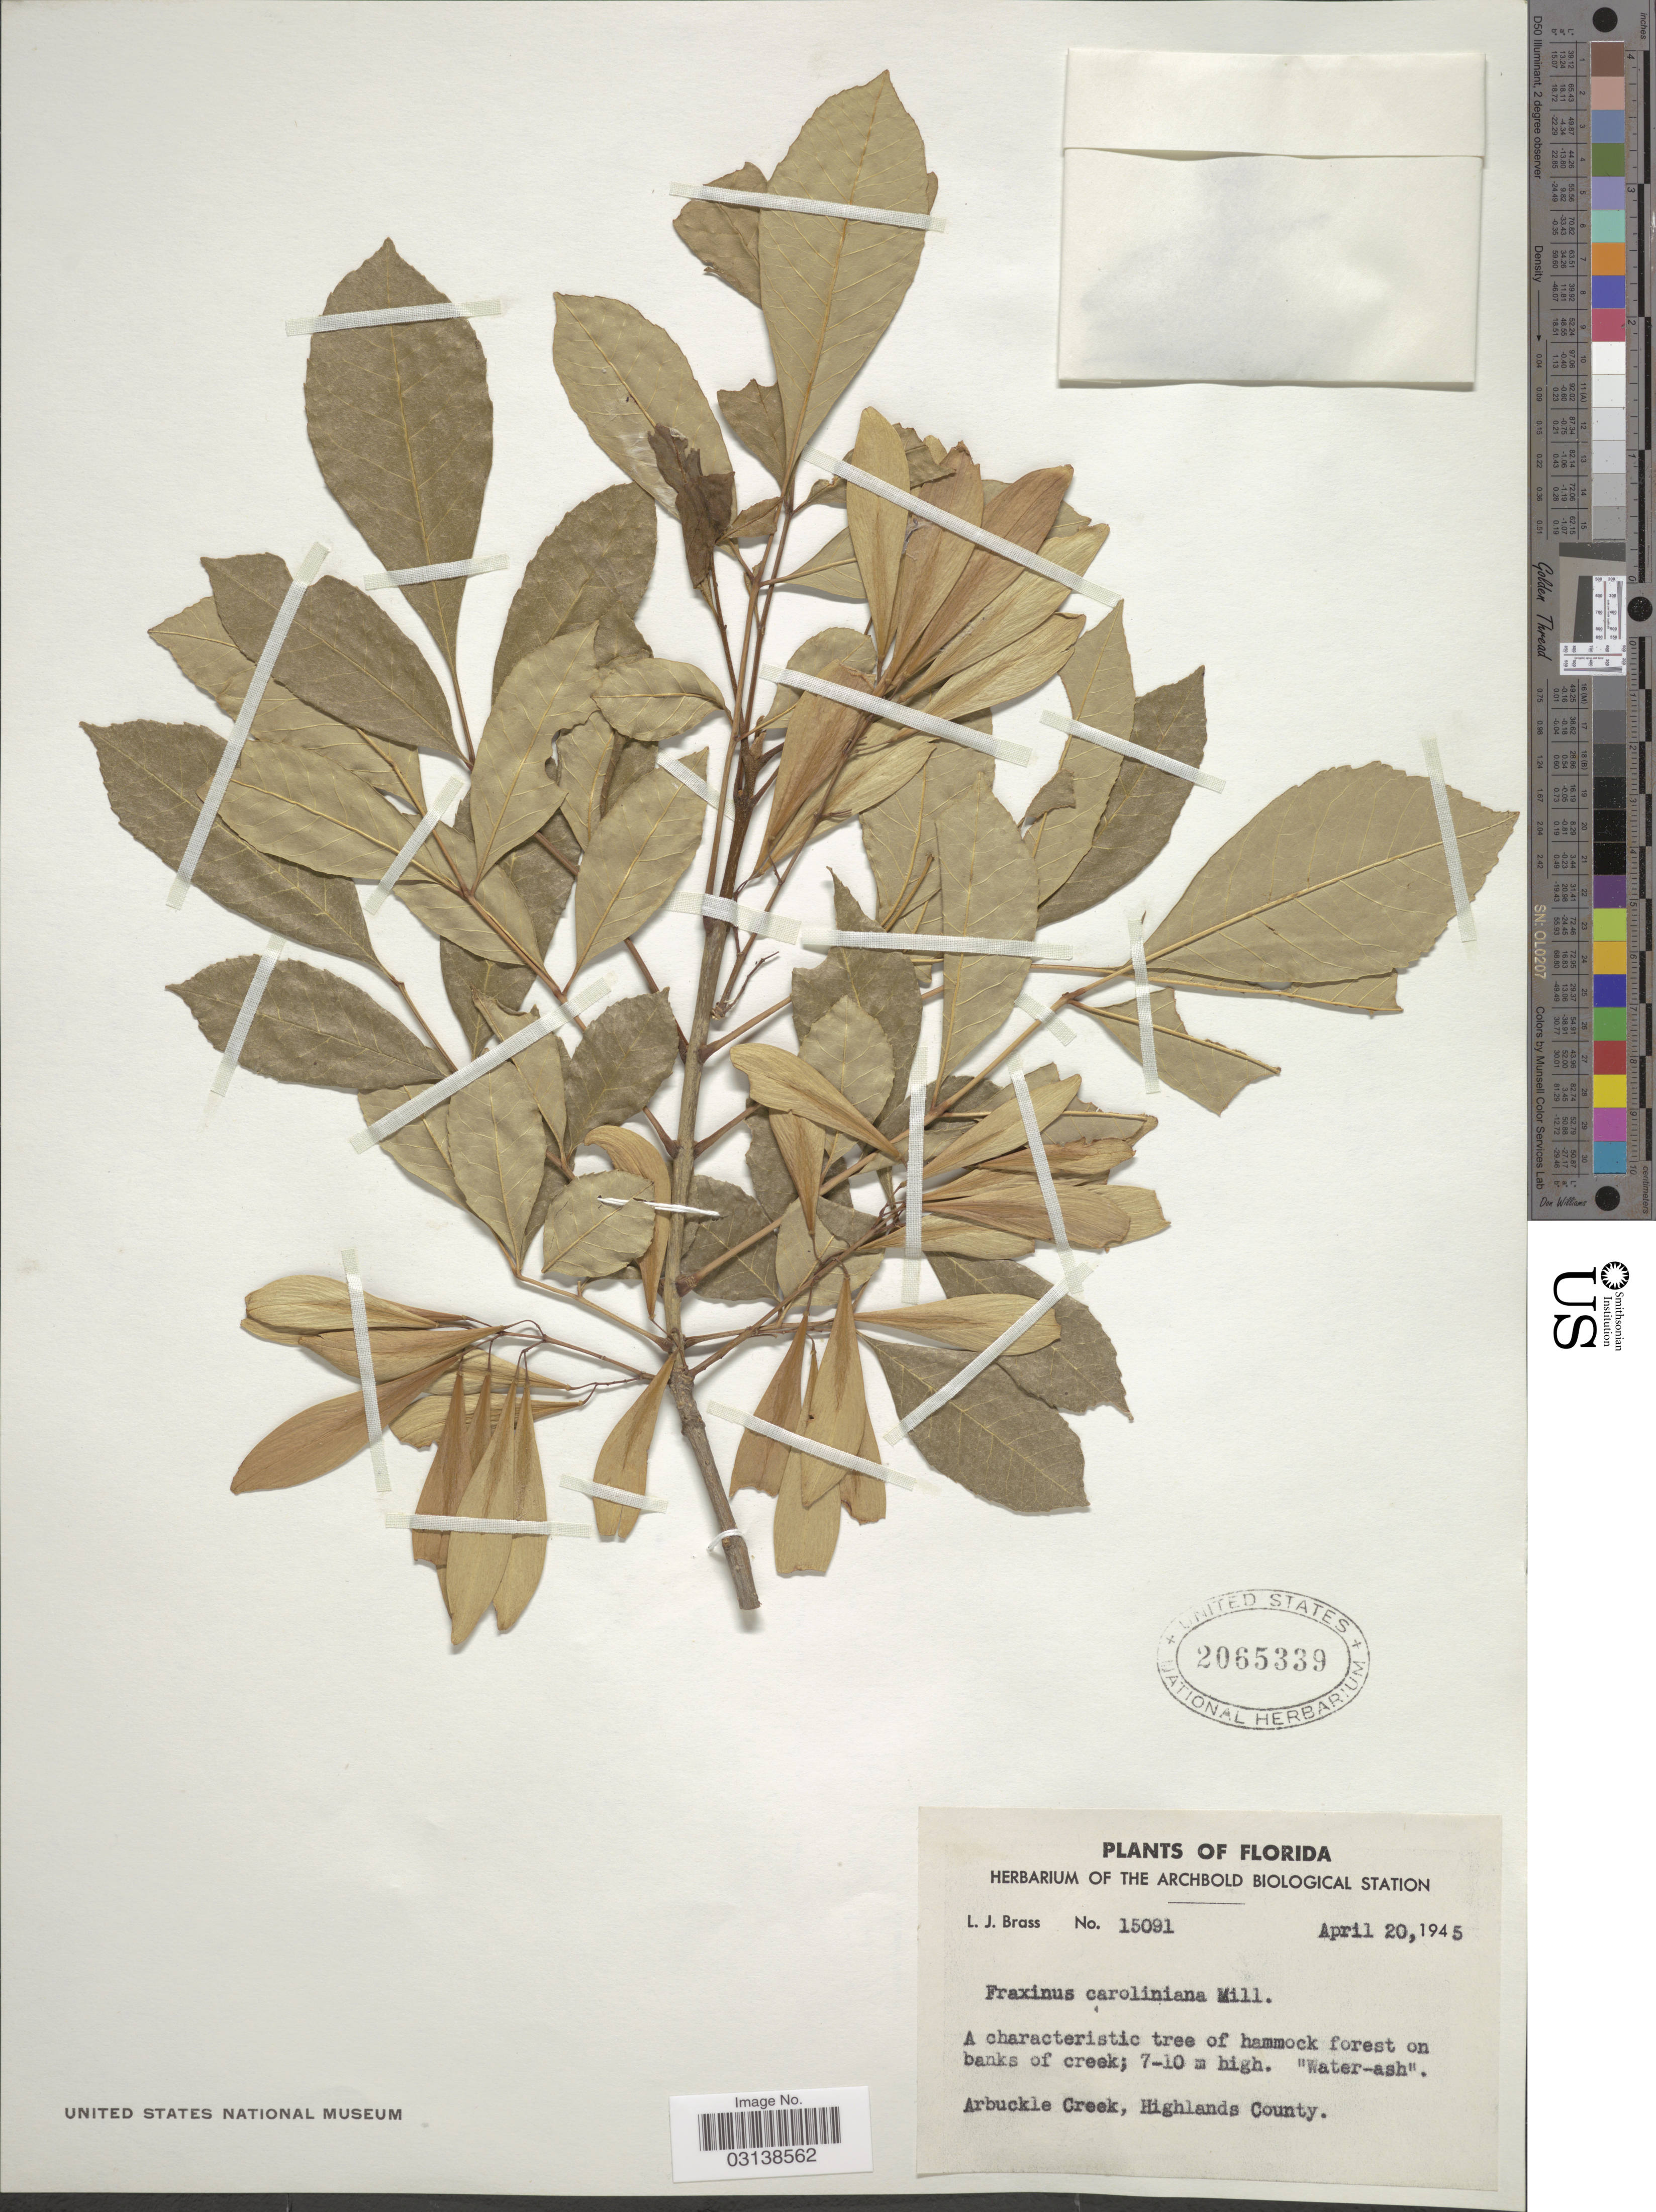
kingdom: Plantae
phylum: Tracheophyta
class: Magnoliopsida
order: Lamiales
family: Oleaceae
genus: Fraxinus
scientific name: Fraxinus caroliniana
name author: Mill.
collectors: L. J. Brass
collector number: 15091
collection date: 1945-04-20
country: United States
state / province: Florida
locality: Arbuckle Creek, Highlands County.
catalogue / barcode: US 2065339